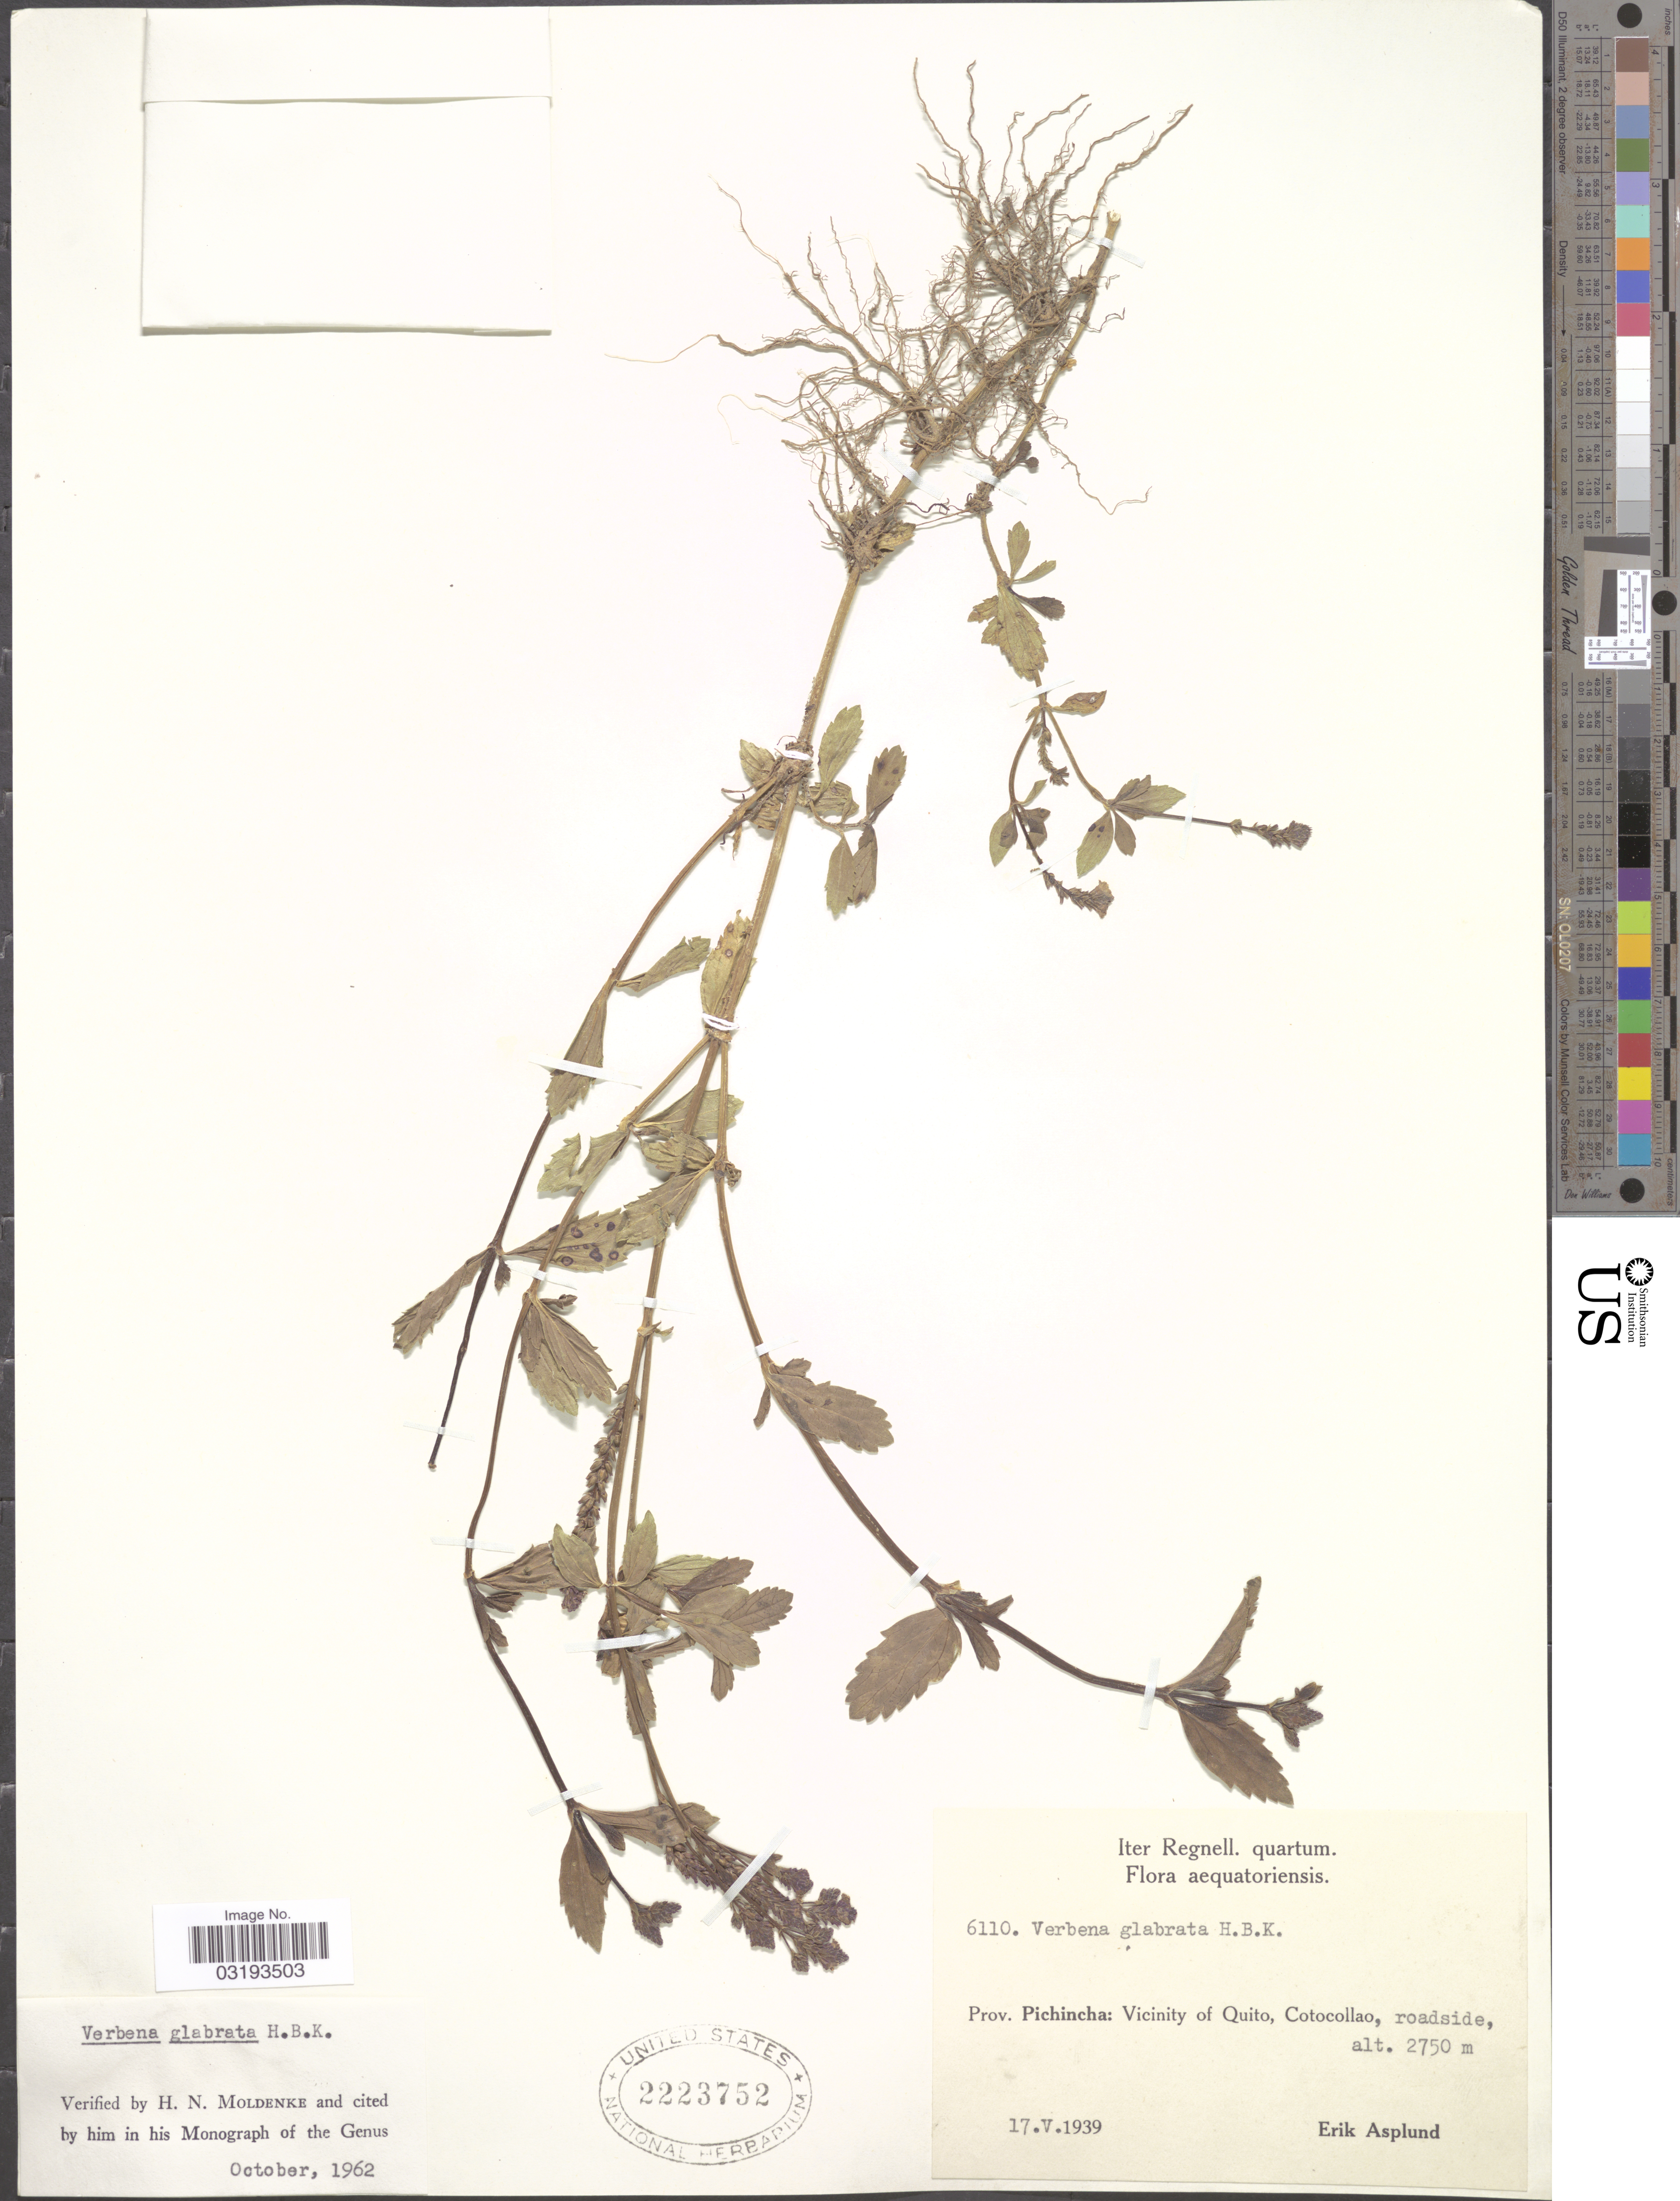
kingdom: Plantae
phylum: Tracheophyta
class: Magnoliopsida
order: Lamiales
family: Verbenaceae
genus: Verbena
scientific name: Verbena glabrata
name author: Kunth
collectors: E. Asplund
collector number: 6110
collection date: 1939-05-17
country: Ecuador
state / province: Pichincha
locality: Vicinity of Quito, Cotocollao, roadside.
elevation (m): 2750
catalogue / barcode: US 2223752